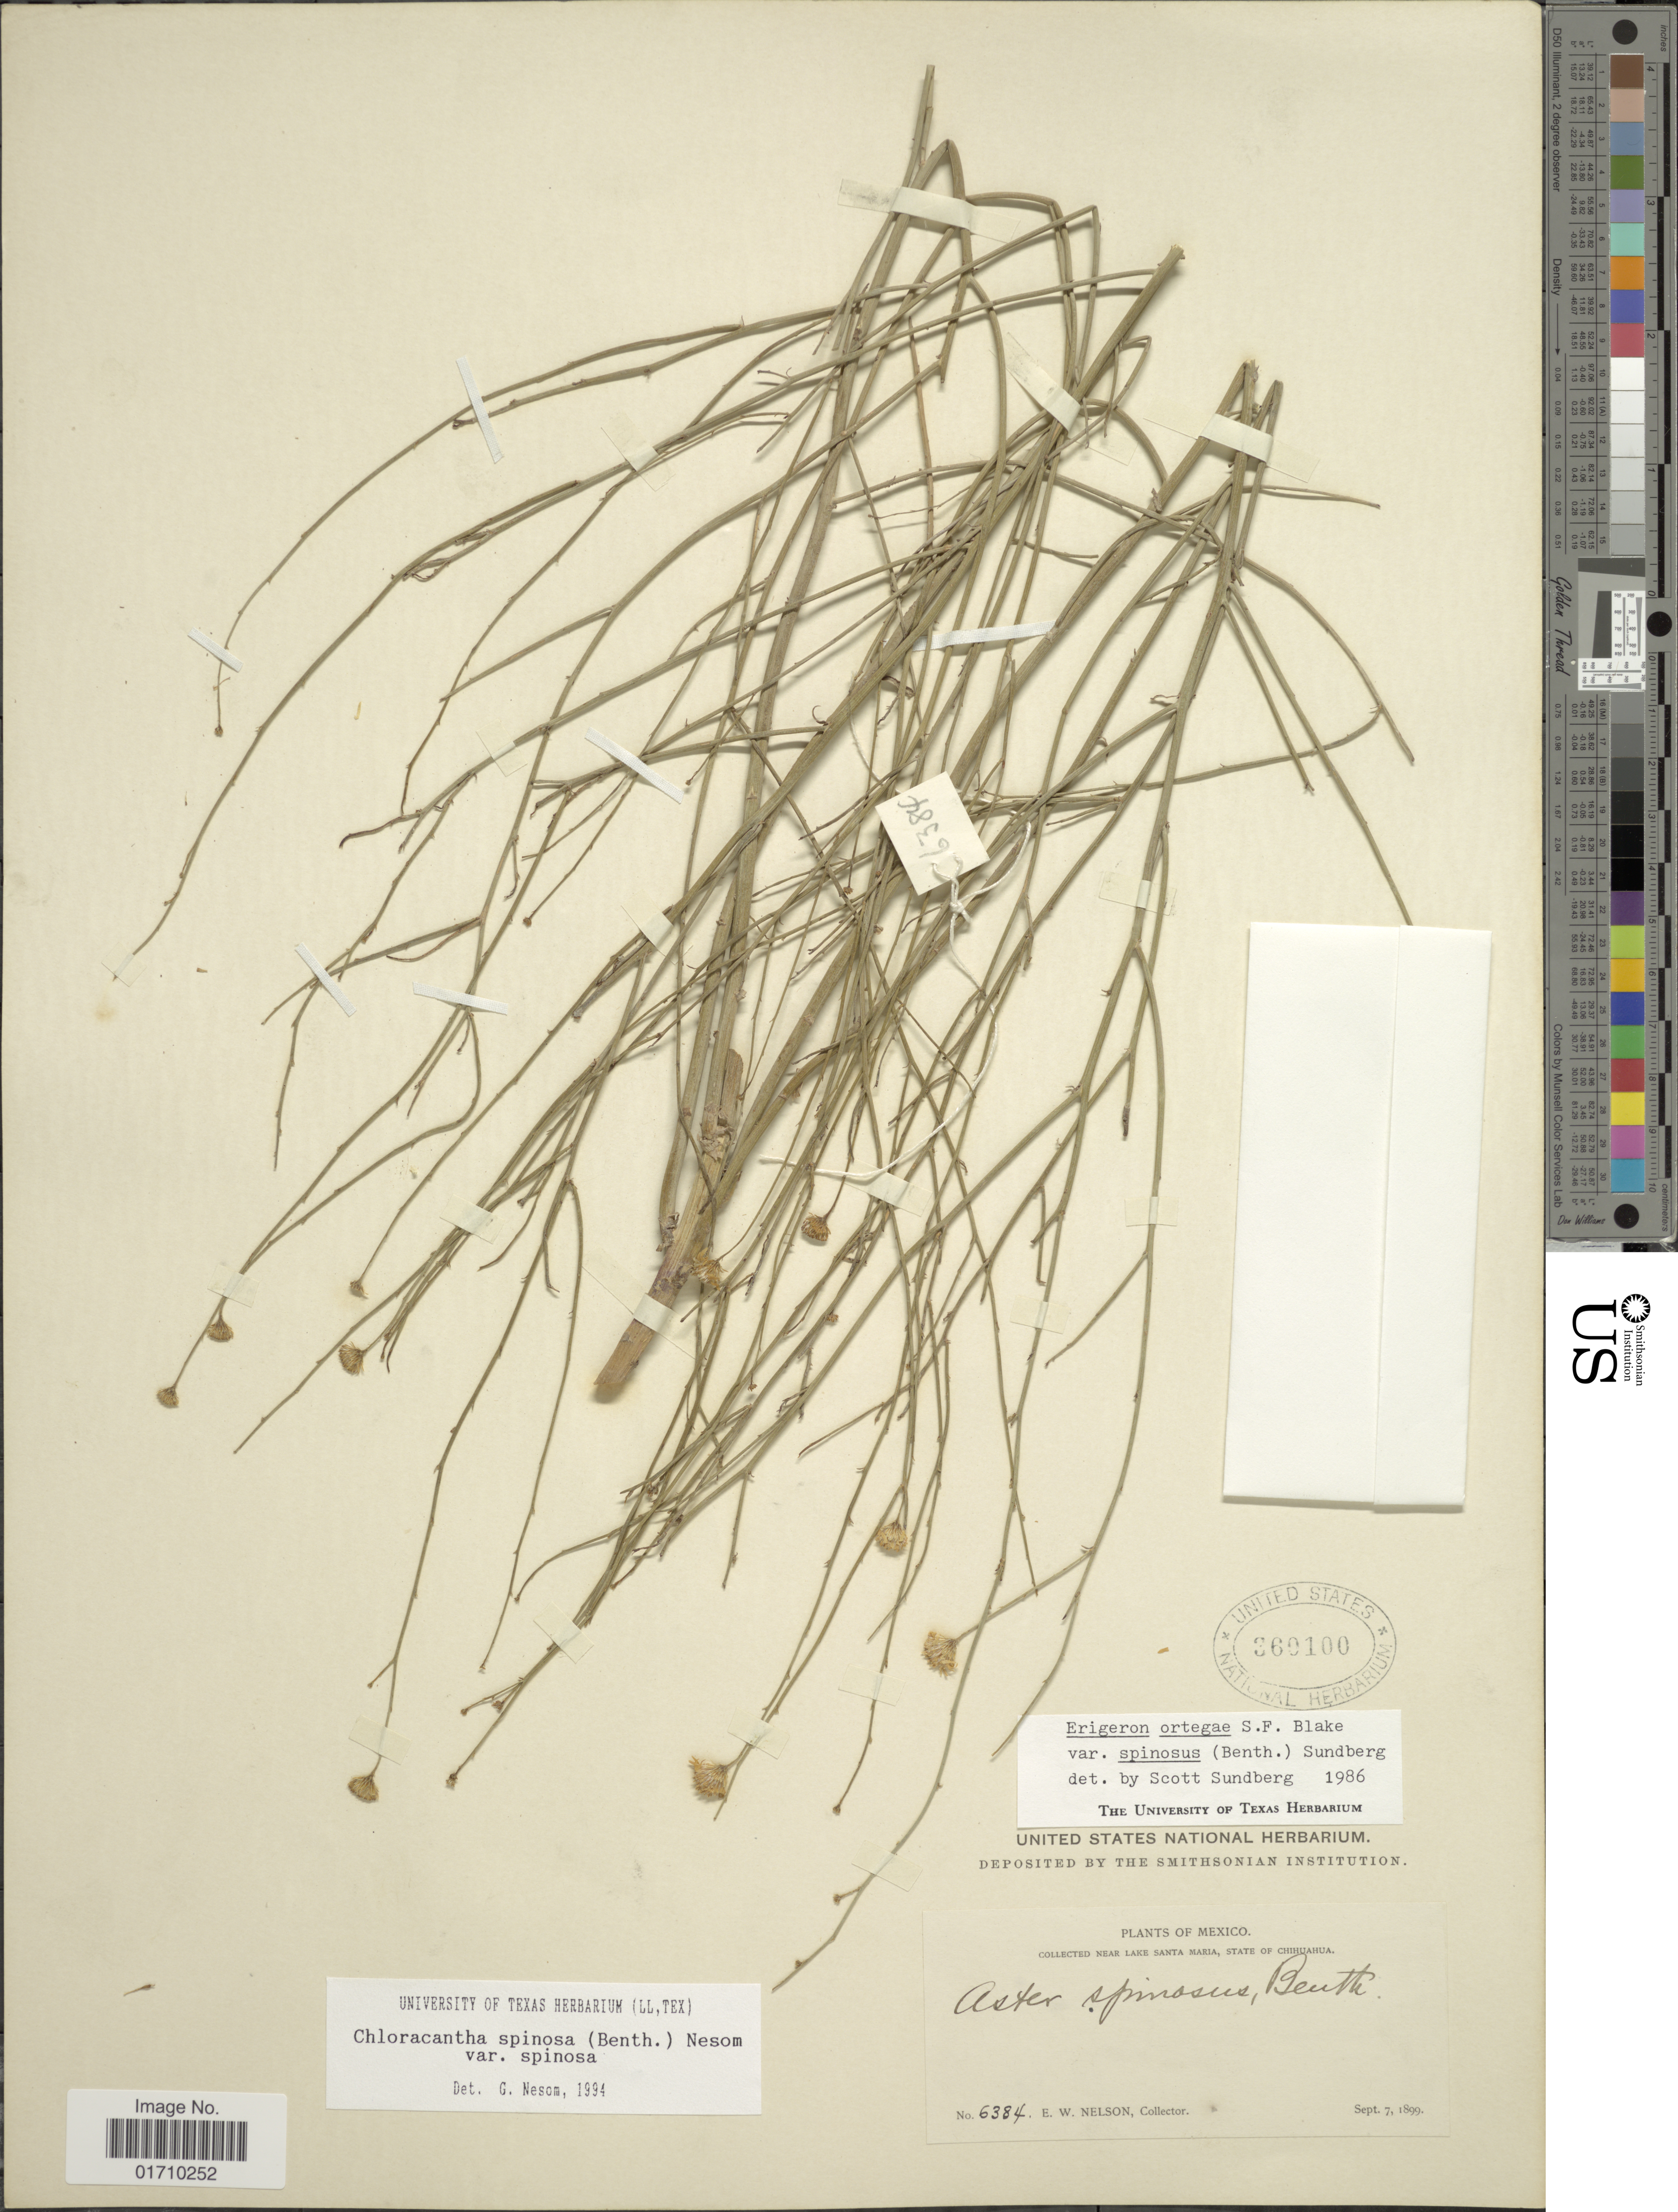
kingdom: Plantae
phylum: Tracheophyta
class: Magnoliopsida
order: Asterales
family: Asteraceae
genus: Chloracantha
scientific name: Chloracantha spinosa var. spinosa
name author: (Benth.) G.L. Nesom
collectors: E. W. Nelson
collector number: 6384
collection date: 1899-09-07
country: Mexico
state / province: Chihuahua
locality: Near Lake Santa Maria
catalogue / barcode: US 360100